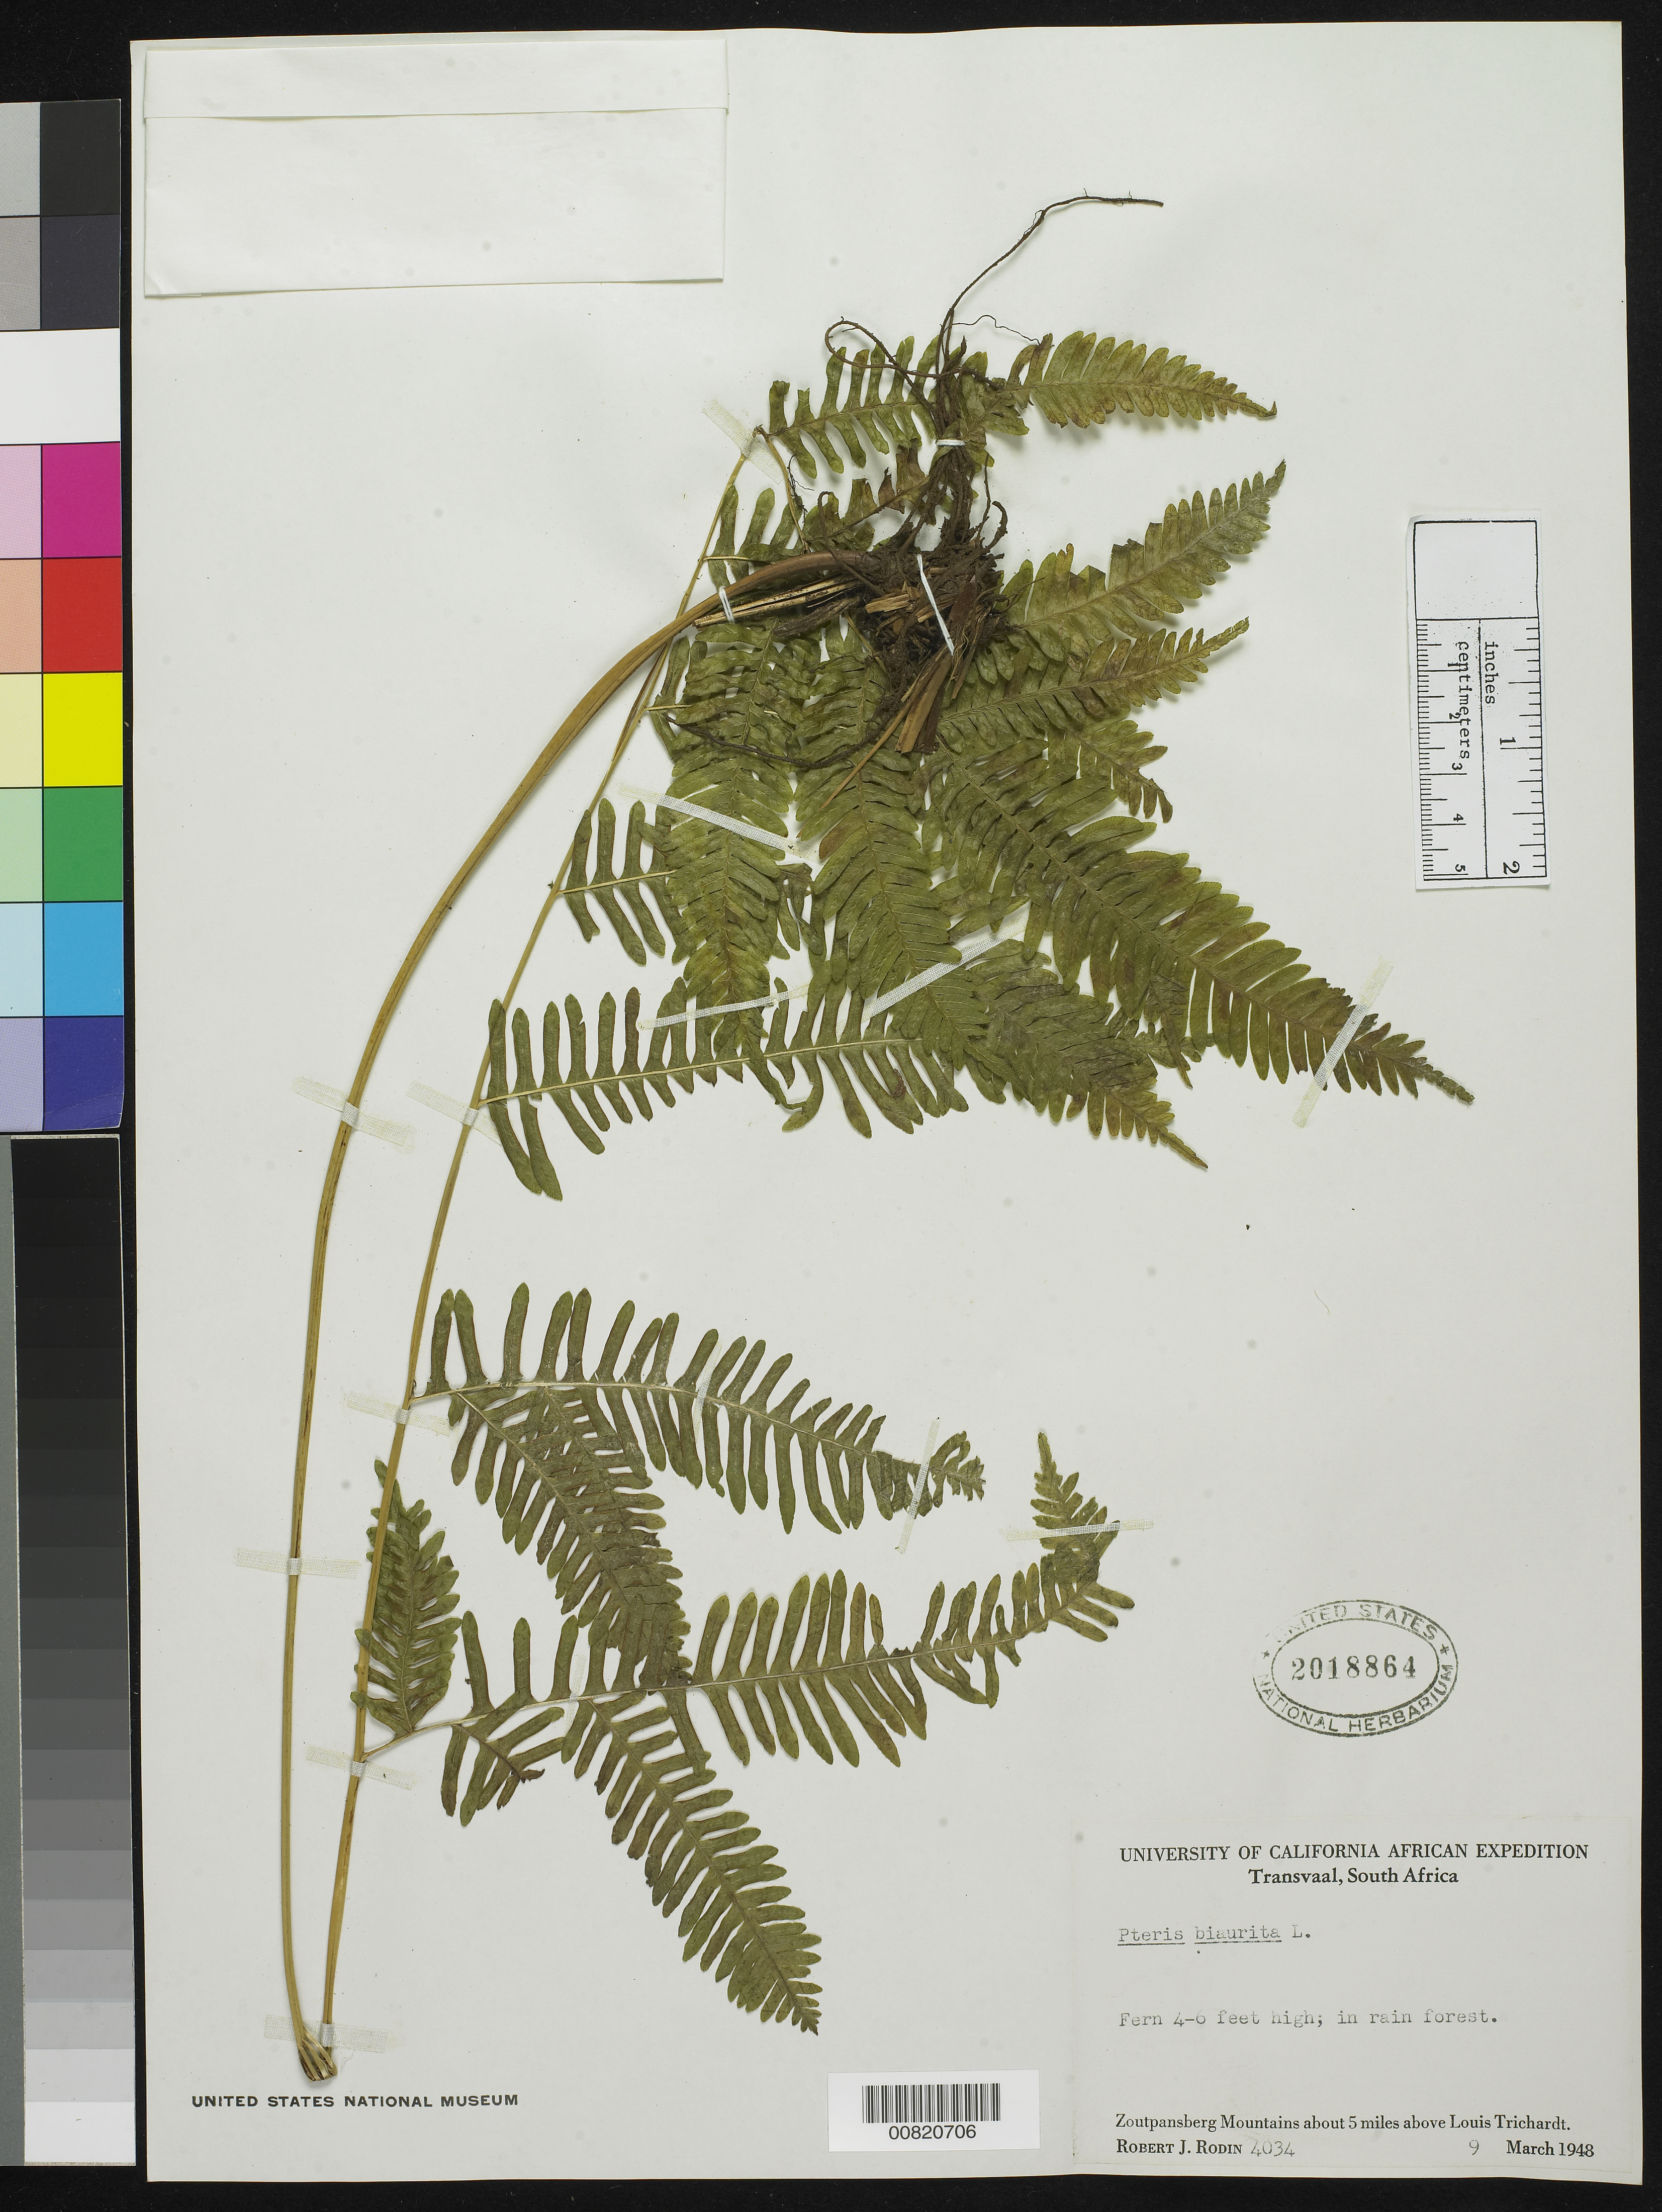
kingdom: Plantae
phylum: Tracheophyta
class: Polypodiopsida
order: Polypodiales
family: Pteridaceae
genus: Pteris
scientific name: Pteris biaurita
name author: L.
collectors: P. Sintenis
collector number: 77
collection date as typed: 24 Oct 1884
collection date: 1884-10-24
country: Puerto Rico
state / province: Mayagüez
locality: Mayaguez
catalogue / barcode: US 36646-2